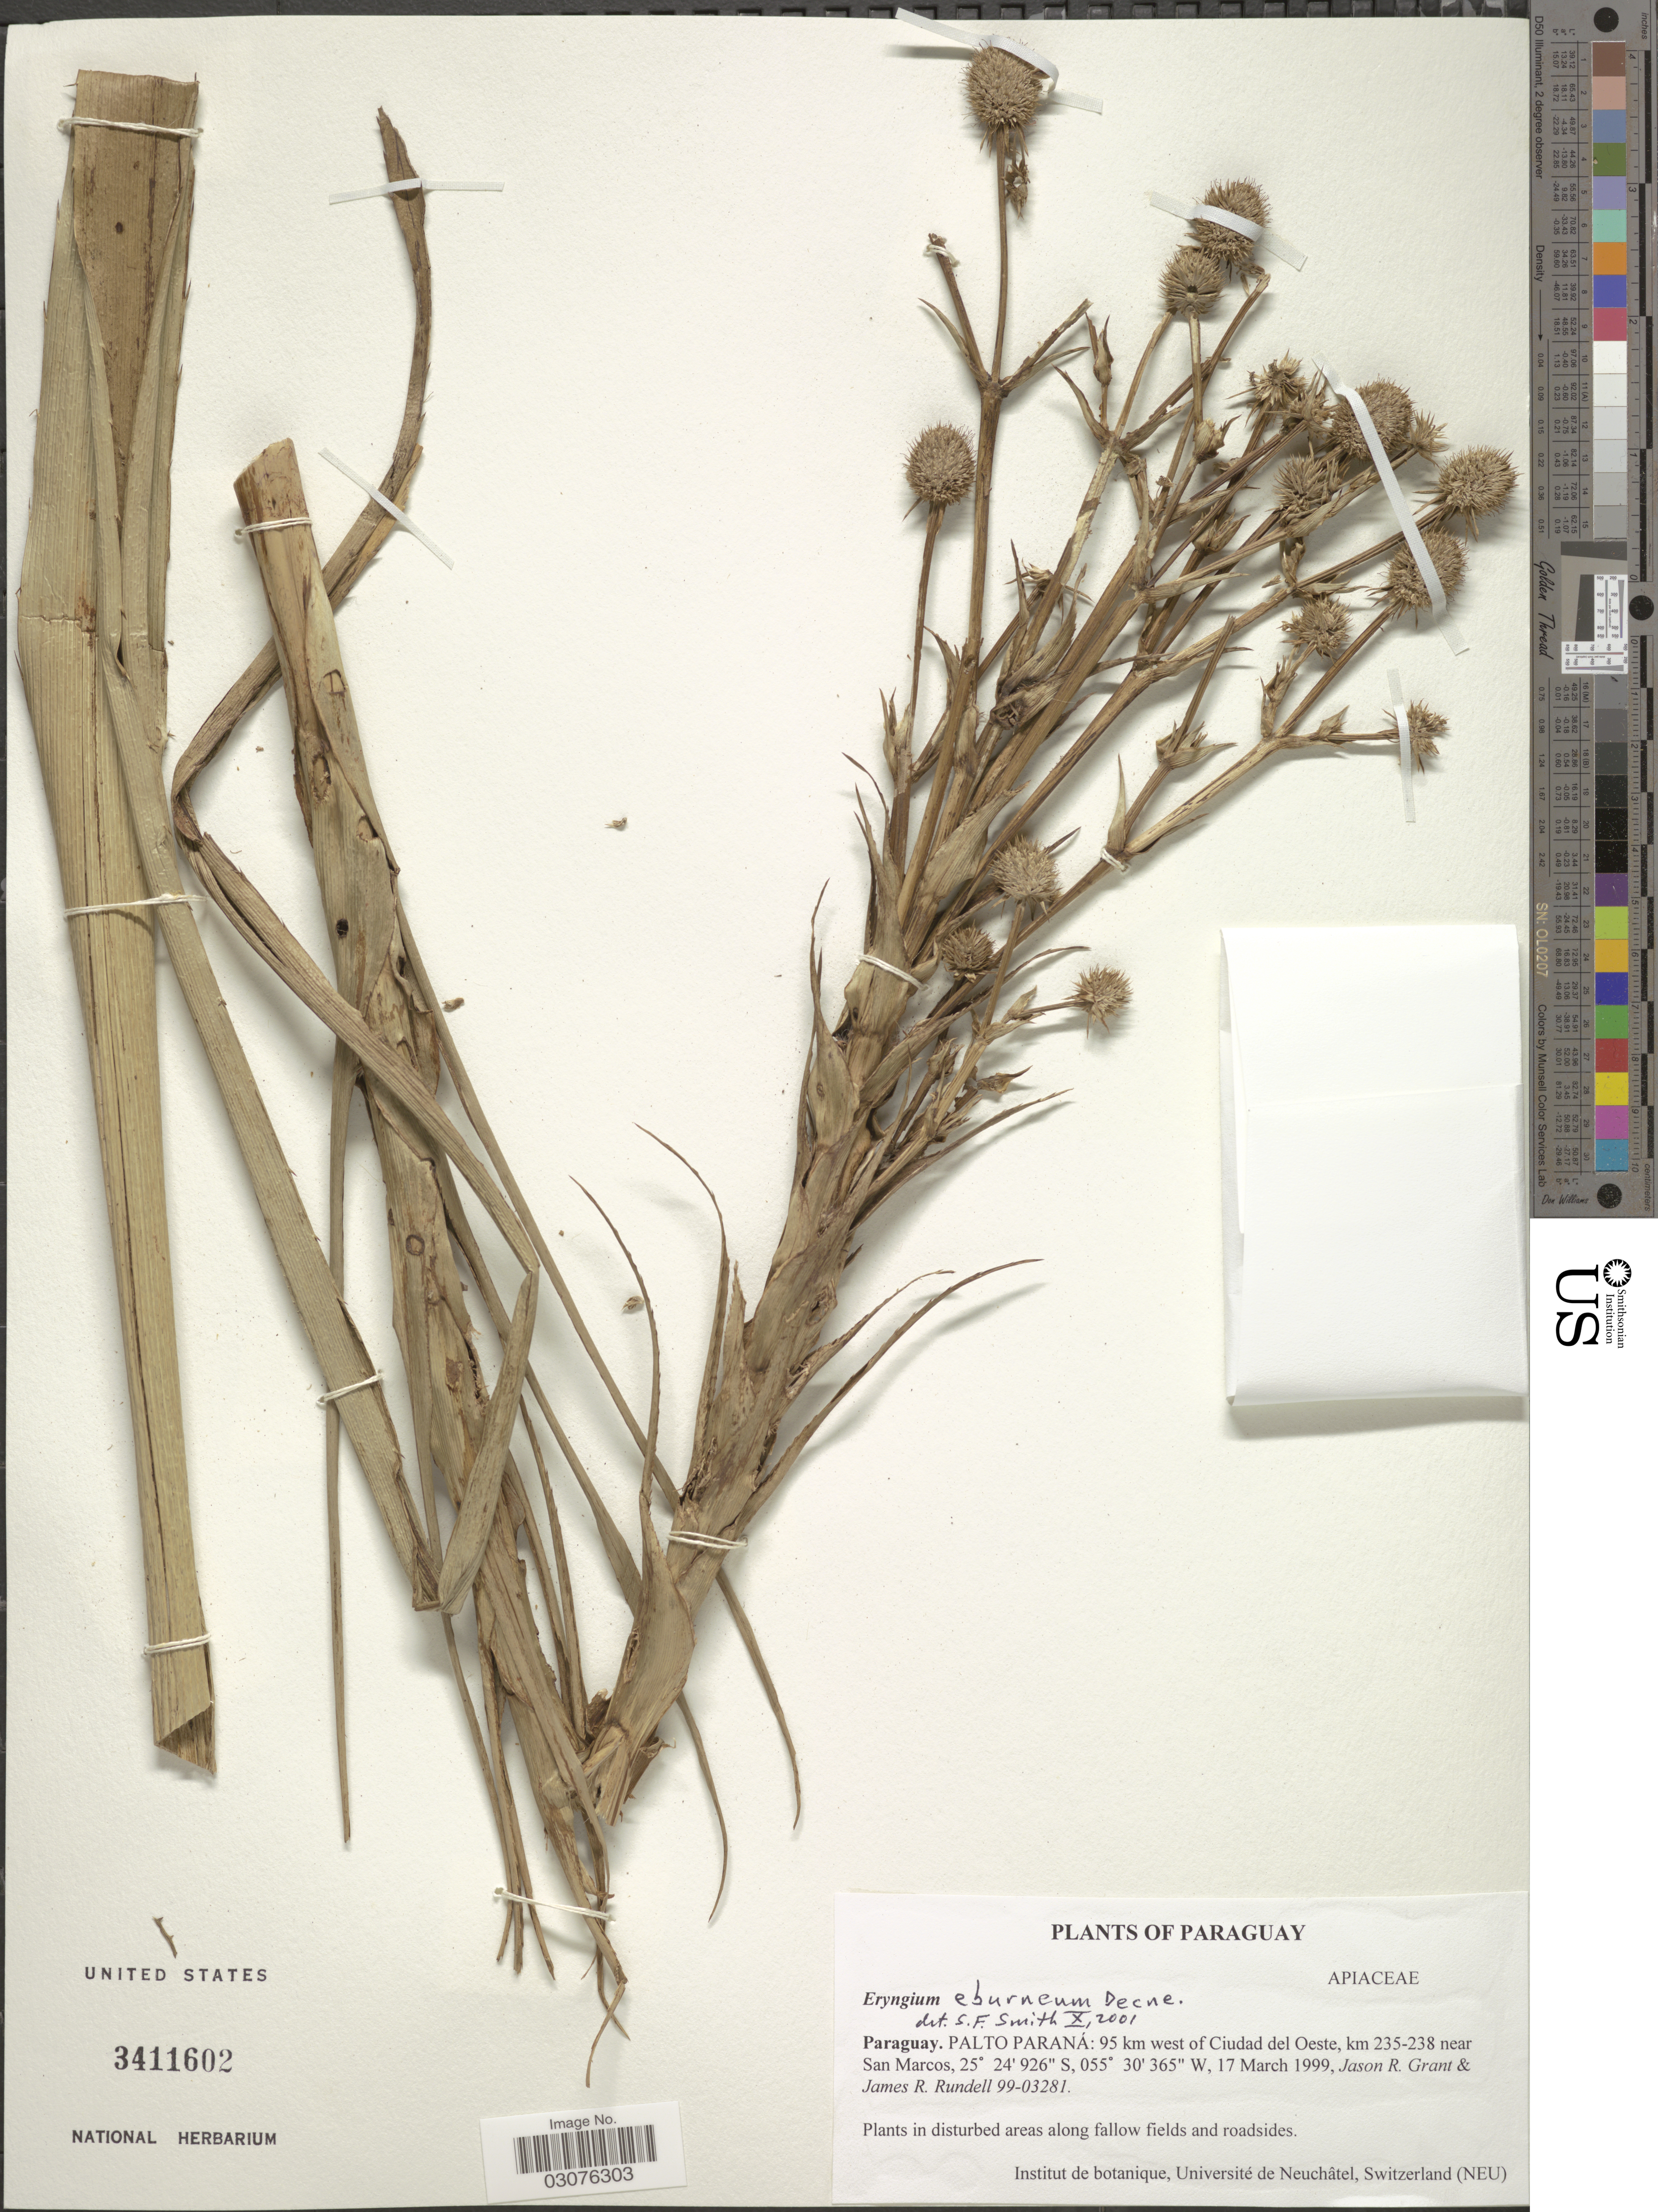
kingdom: Plantae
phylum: Tracheophyta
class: Magnoliopsida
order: Apiales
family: Apiaceae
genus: Eryngium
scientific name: Eryngium eburneum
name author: Decne.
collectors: J. R. Grant & J. R. Rundell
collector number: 99-03281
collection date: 1999-03-17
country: Paraguay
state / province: Alto Parana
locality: Palto Paraná: 95 km west of Ciudad del Oeste, km 235-238 near San Marcos.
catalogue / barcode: US 3411602